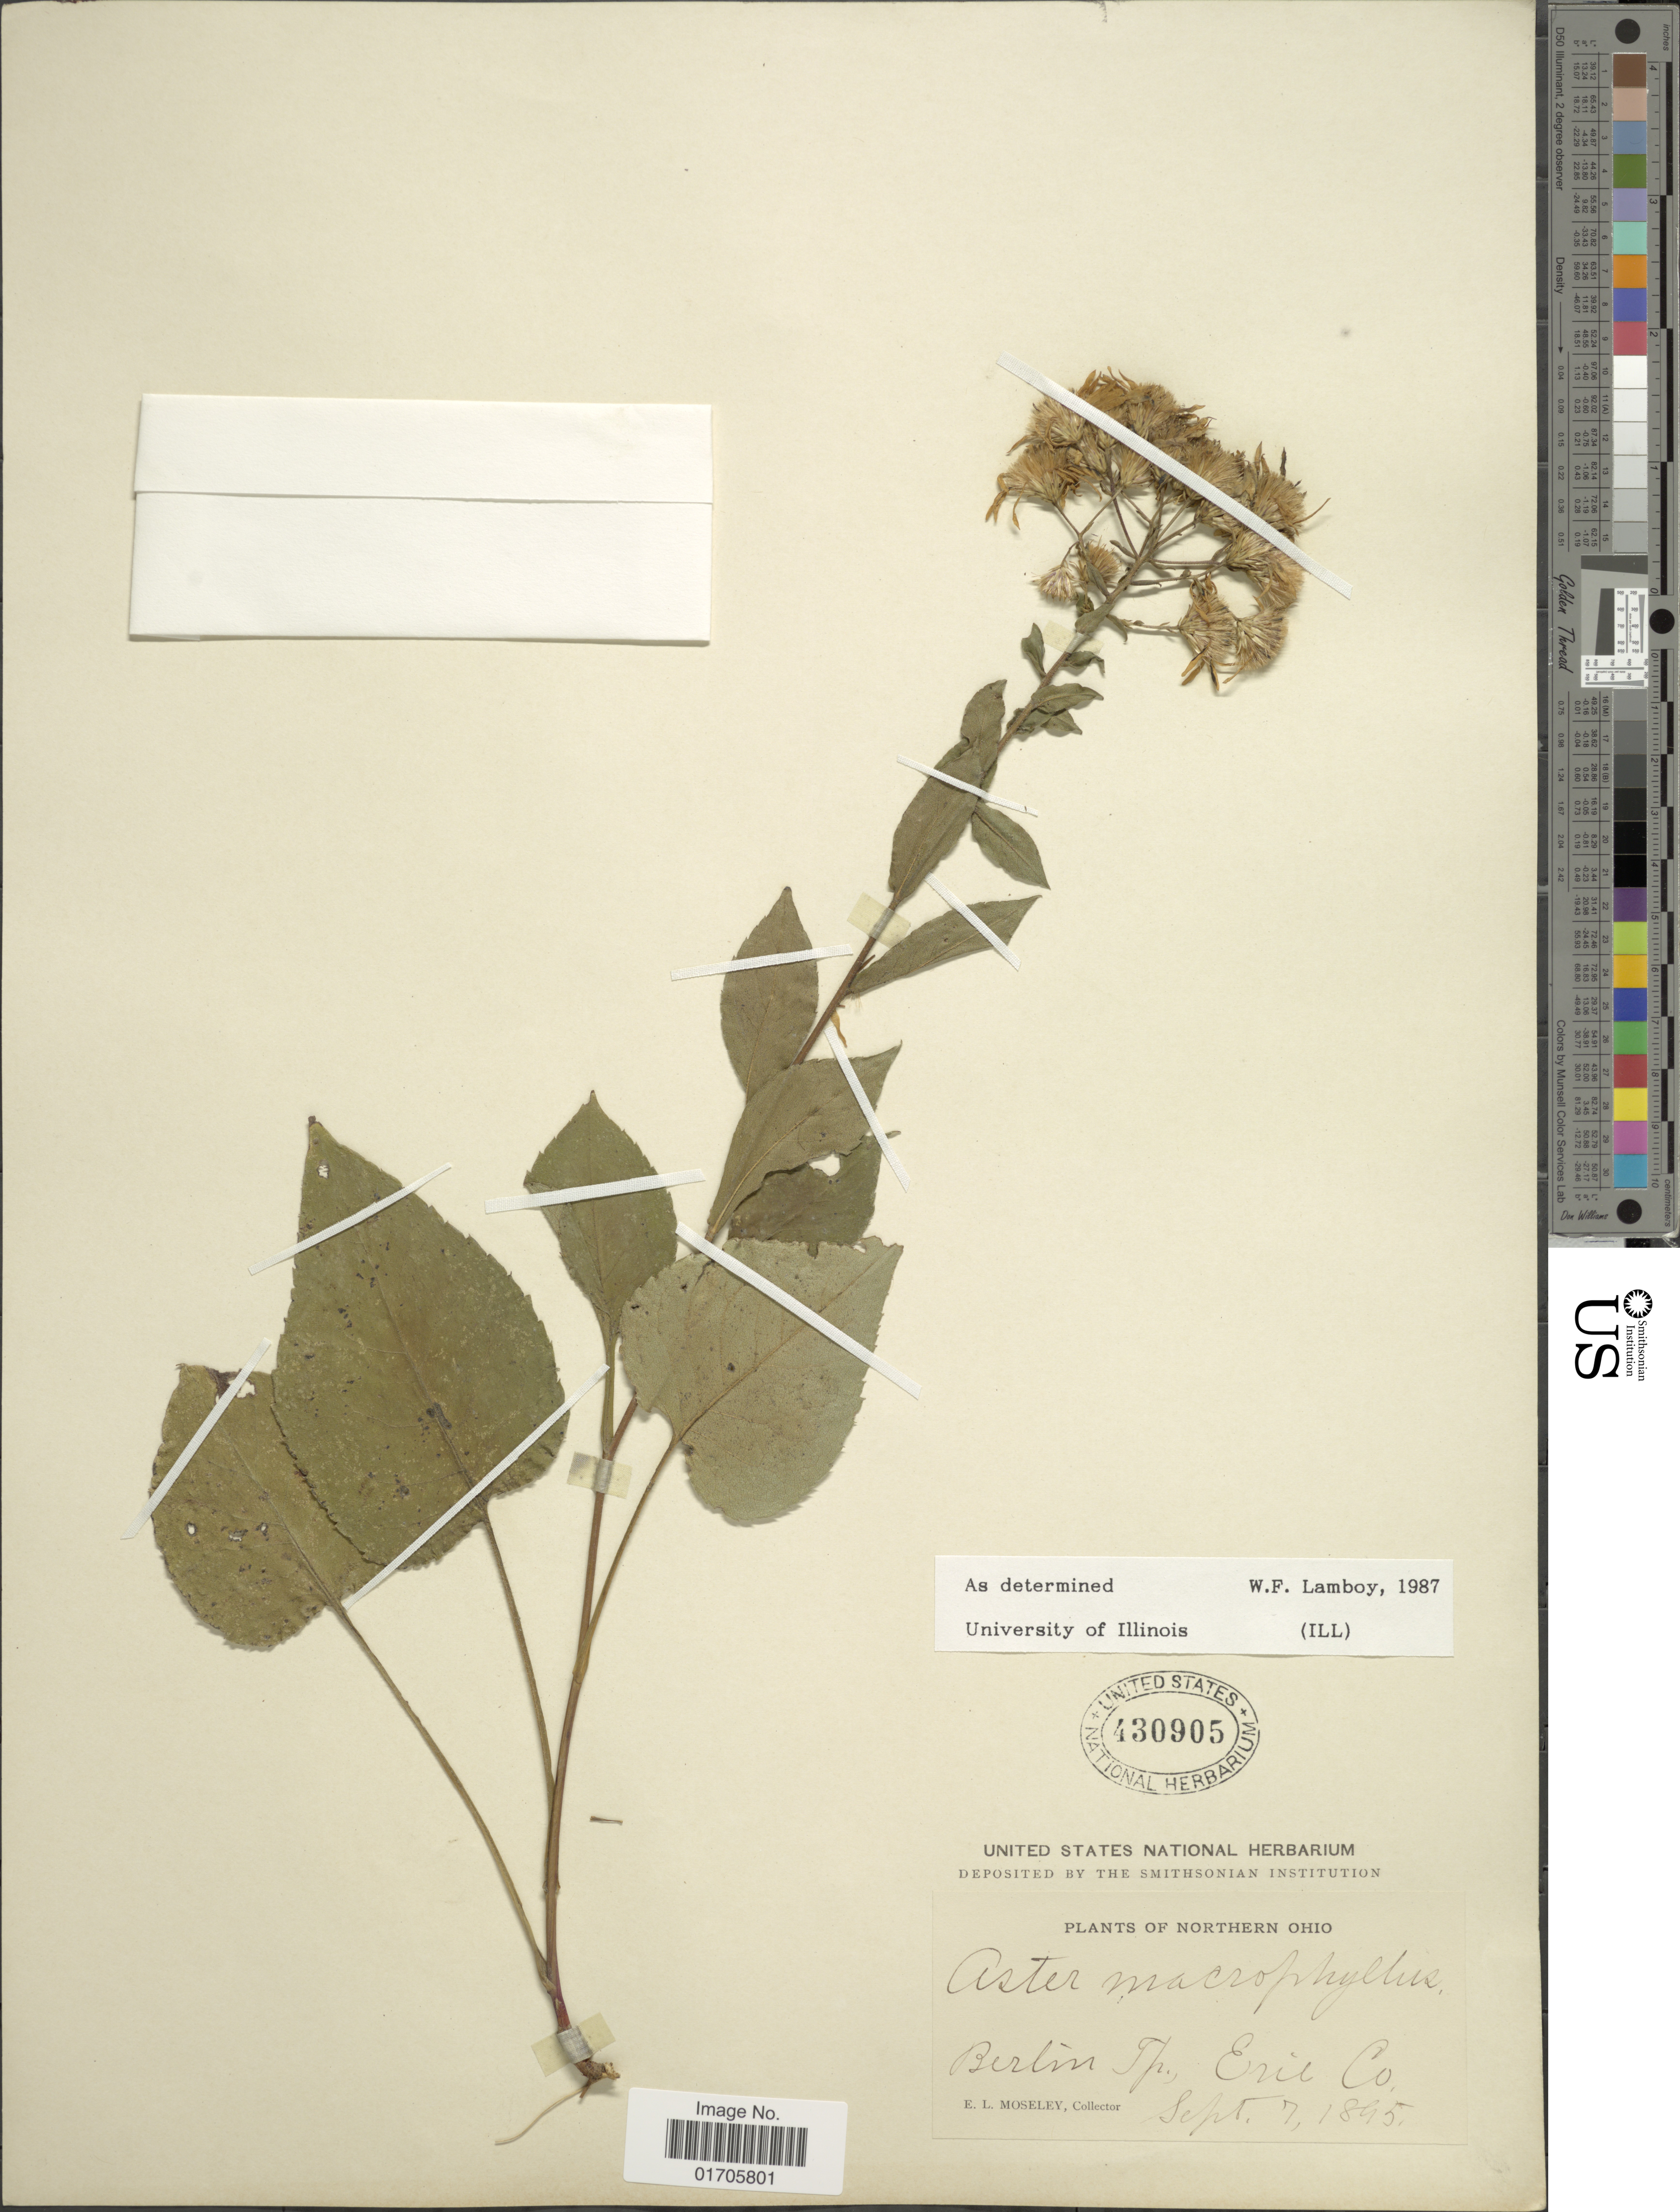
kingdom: Plantae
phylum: Tracheophyta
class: Magnoliopsida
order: Asterales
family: Asteraceae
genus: Eurybia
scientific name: Eurybia macrophylla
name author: (L.) Cass.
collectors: E. Moseley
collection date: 1895-09-07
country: United States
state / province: Ohio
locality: Northern Ohio. Berlin Tp., Erie Co.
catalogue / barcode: US 430905